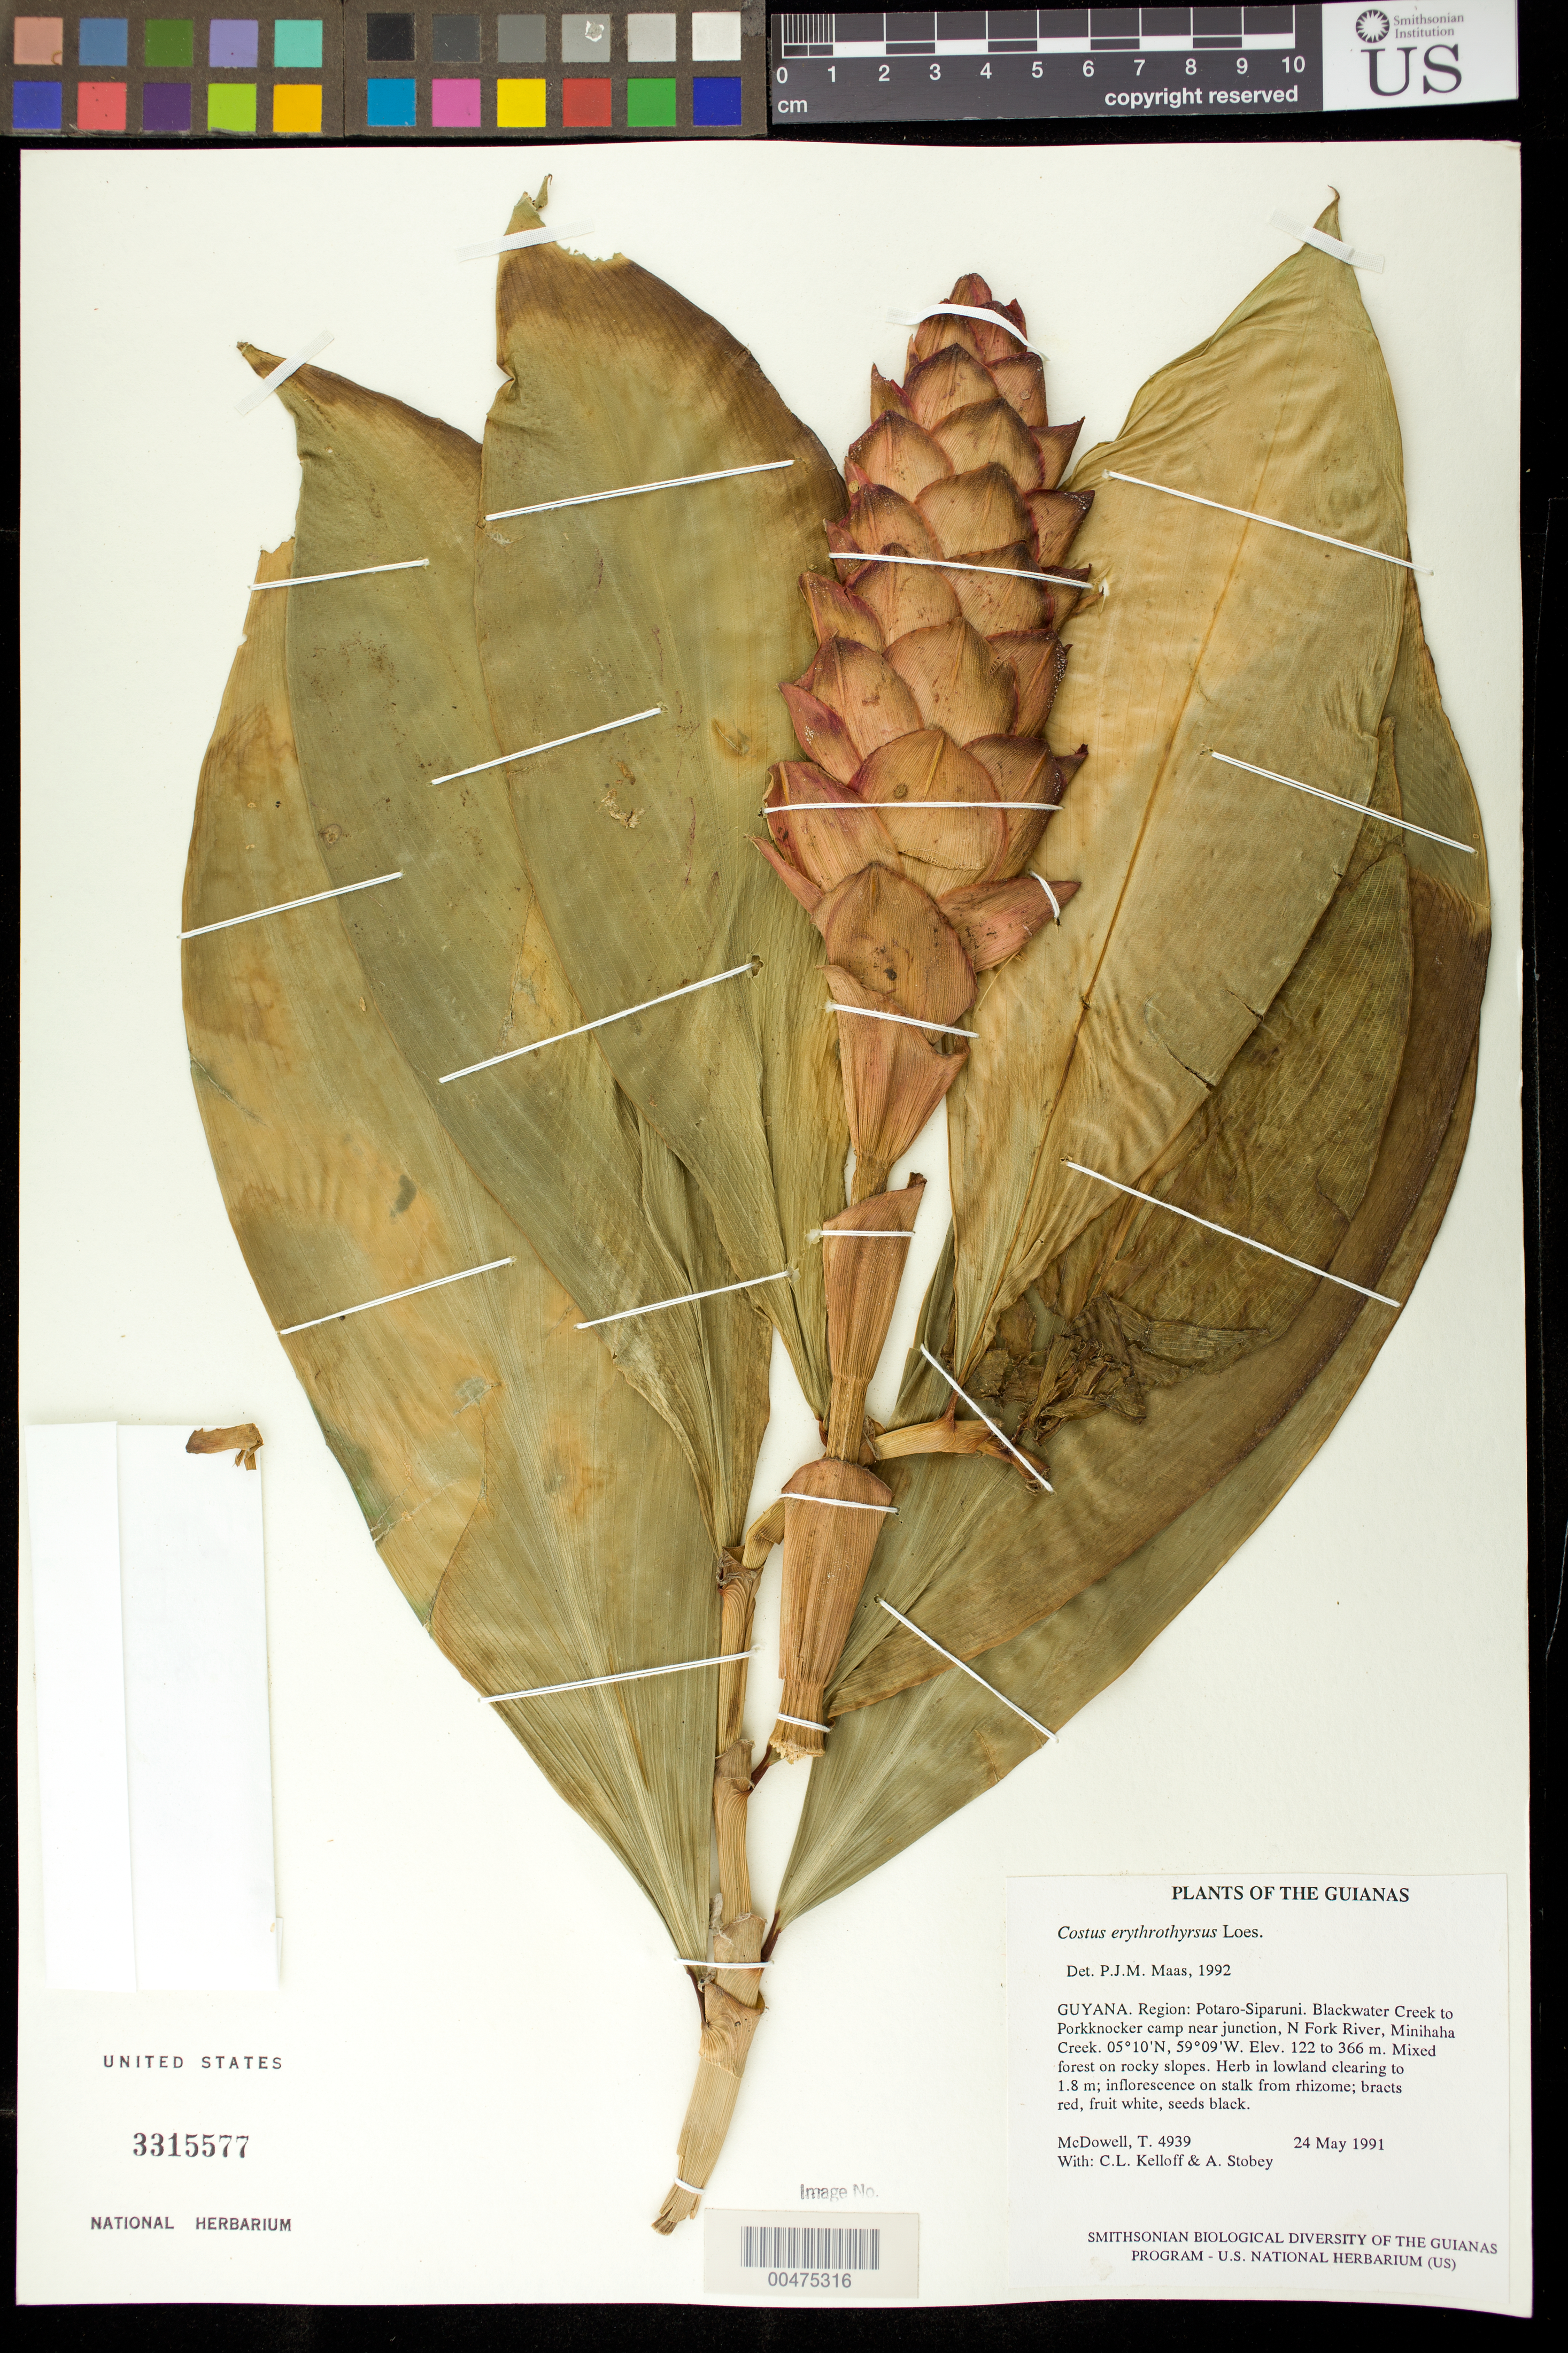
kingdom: Plantae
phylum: Tracheophyta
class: Liliopsida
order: Zingiberales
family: Costaceae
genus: Costus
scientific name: Costus erythrothyrsus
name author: Loes.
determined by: Maas, Paul J. M.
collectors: T. McDowell, C. L. Kelloff & A. Stobey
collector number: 4939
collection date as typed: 24 May 1991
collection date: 1991-05-24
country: Guyana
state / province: Potaro-Siparuni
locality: Blackwater Creek to Porkknocker camp near junction, North Fork River, Minihaha Creek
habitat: Mixed forest on rocky slopes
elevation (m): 122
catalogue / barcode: US 3315577